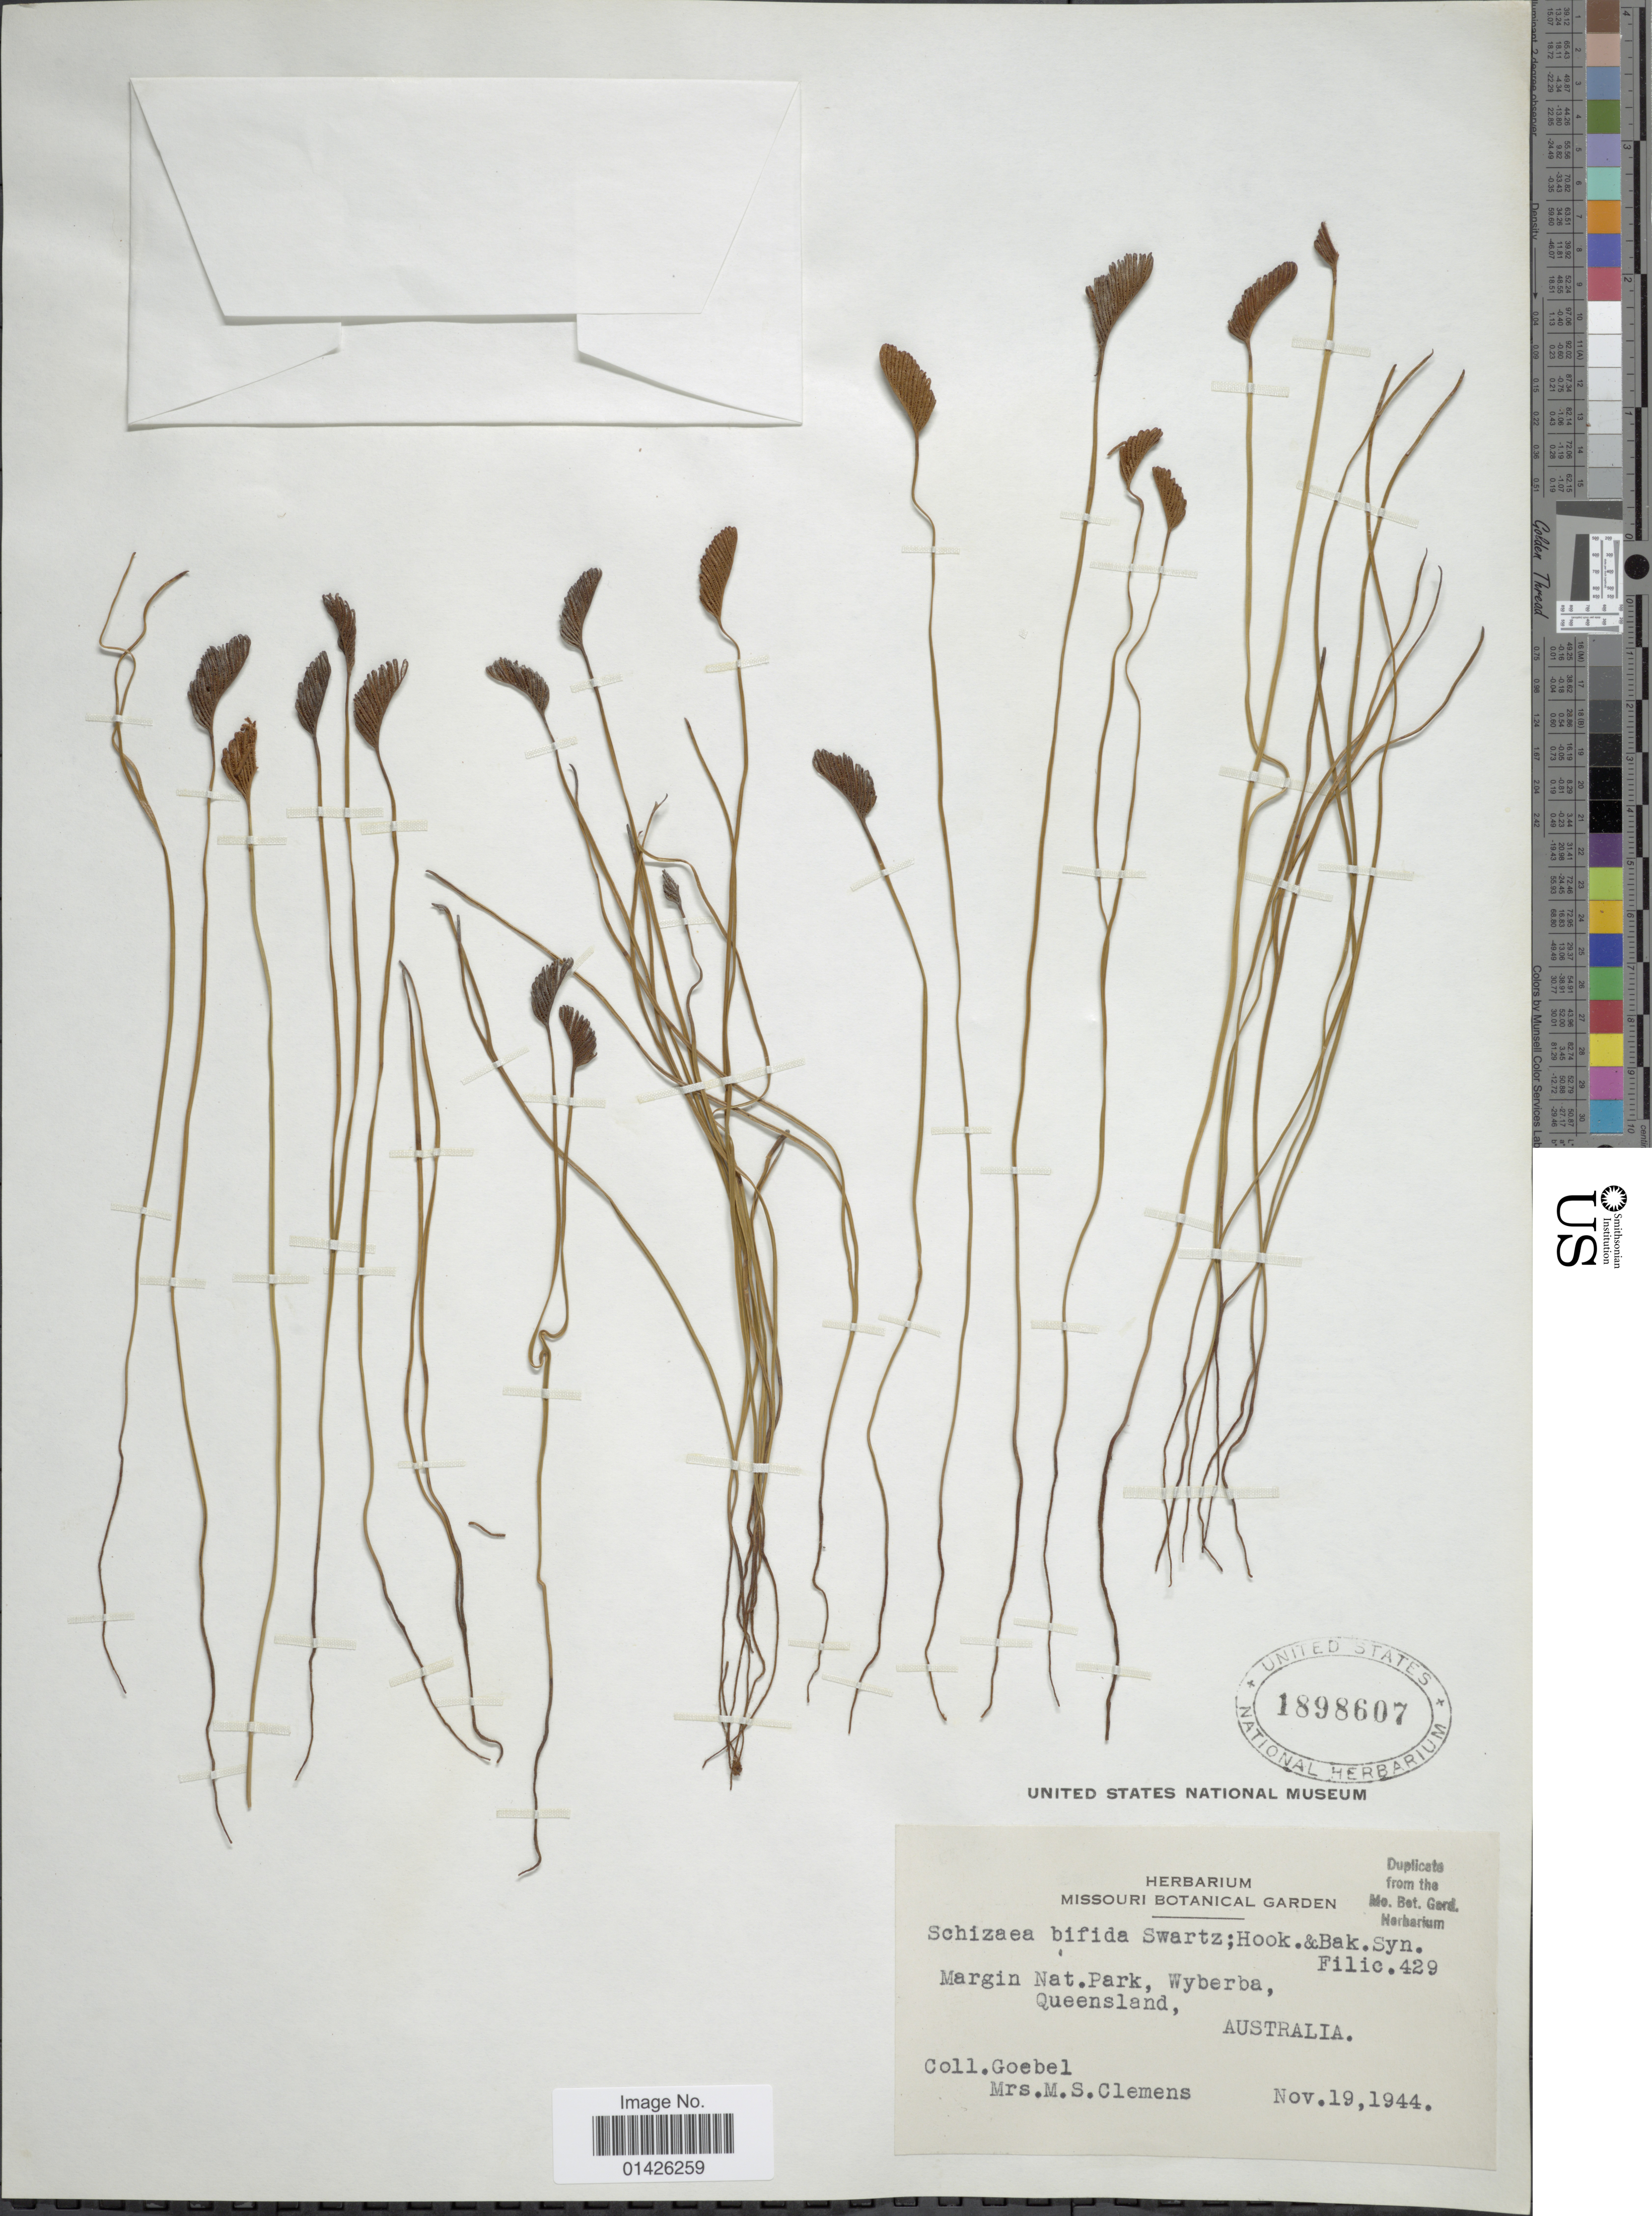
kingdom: Plantae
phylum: Tracheophyta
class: Polypodiopsida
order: Schizaeales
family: Schizaeaceae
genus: Schizaea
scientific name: Schizaea bifida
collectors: M. S. Clemens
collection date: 1944-11-19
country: Australia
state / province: Queensland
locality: Margin Nat. Park,Wyberba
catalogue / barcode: US 1898607